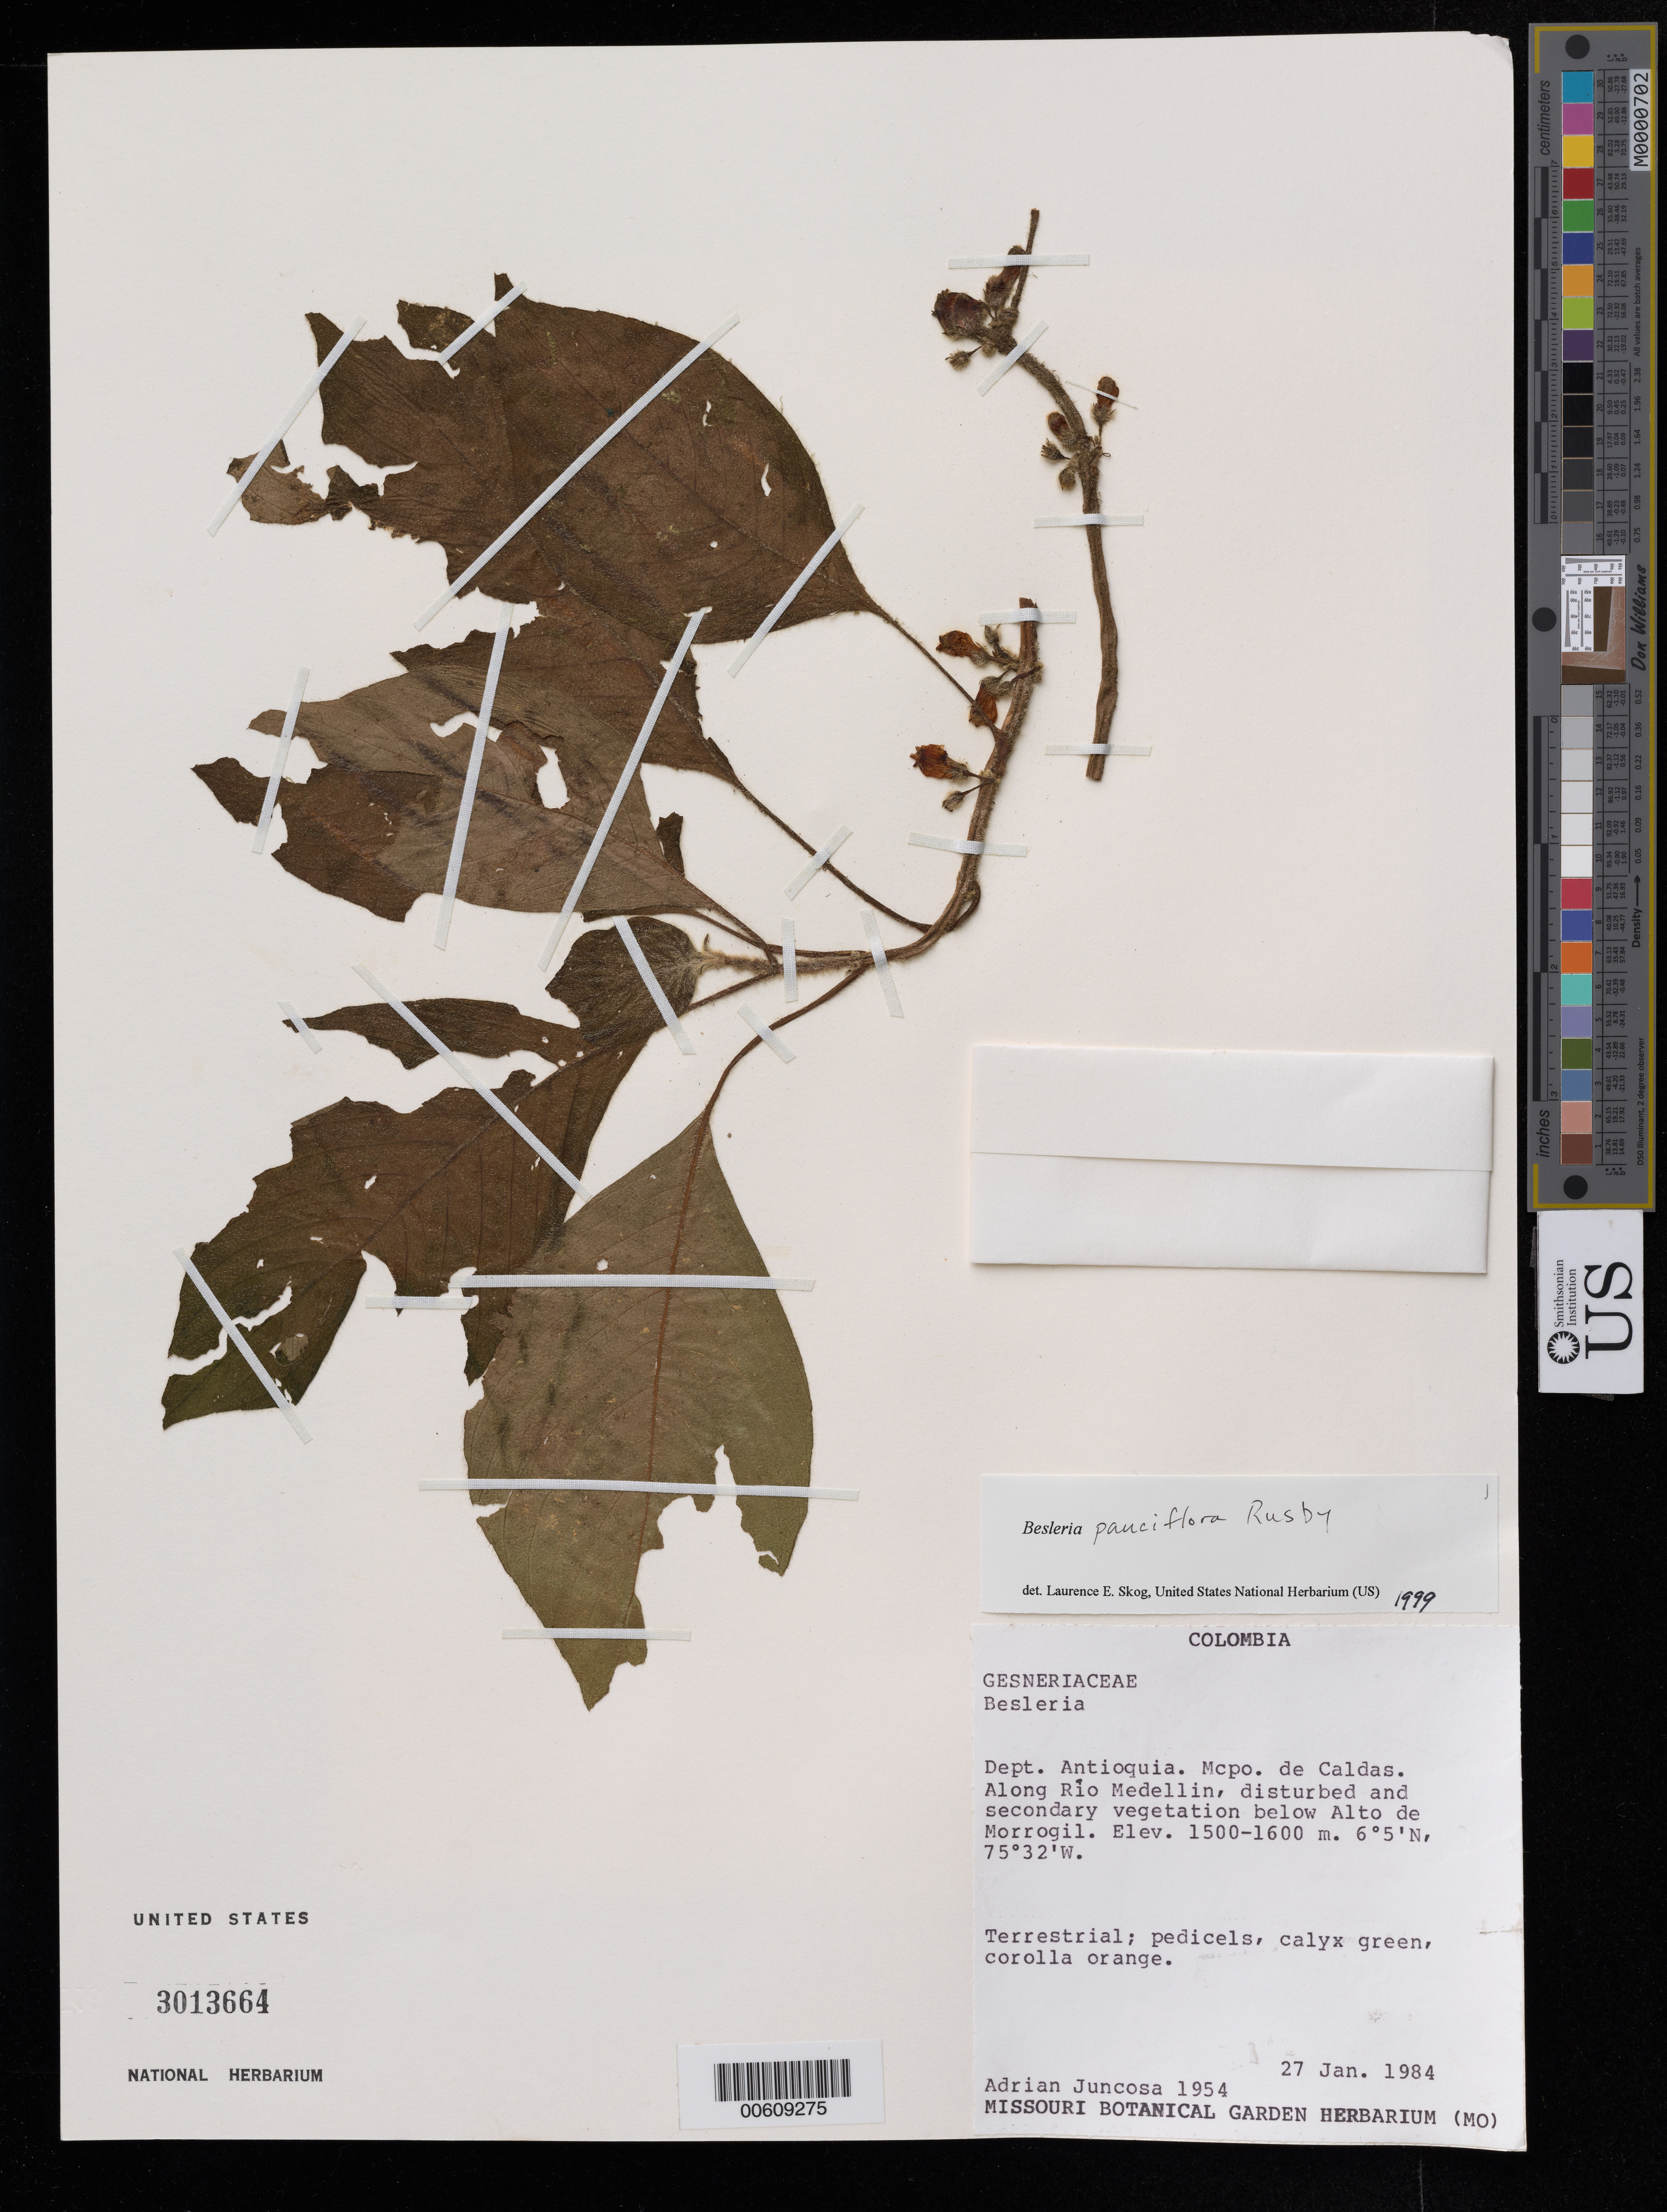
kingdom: Plantae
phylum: Tracheophyta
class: Magnoliopsida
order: Lamiales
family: Gesneriaceae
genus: Besleria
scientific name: Besleria pauciflora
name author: Rusby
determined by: Skog, Laurence E.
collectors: A. Juncosa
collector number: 1954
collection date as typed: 27 Jan 1984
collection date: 1984-01-27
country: Colombia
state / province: Antioquia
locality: Mpio. de Caldas; along Río Medellin, below Alto de Morrogil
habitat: Disturbed and secondary vegetation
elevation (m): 1500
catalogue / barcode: US 3013664